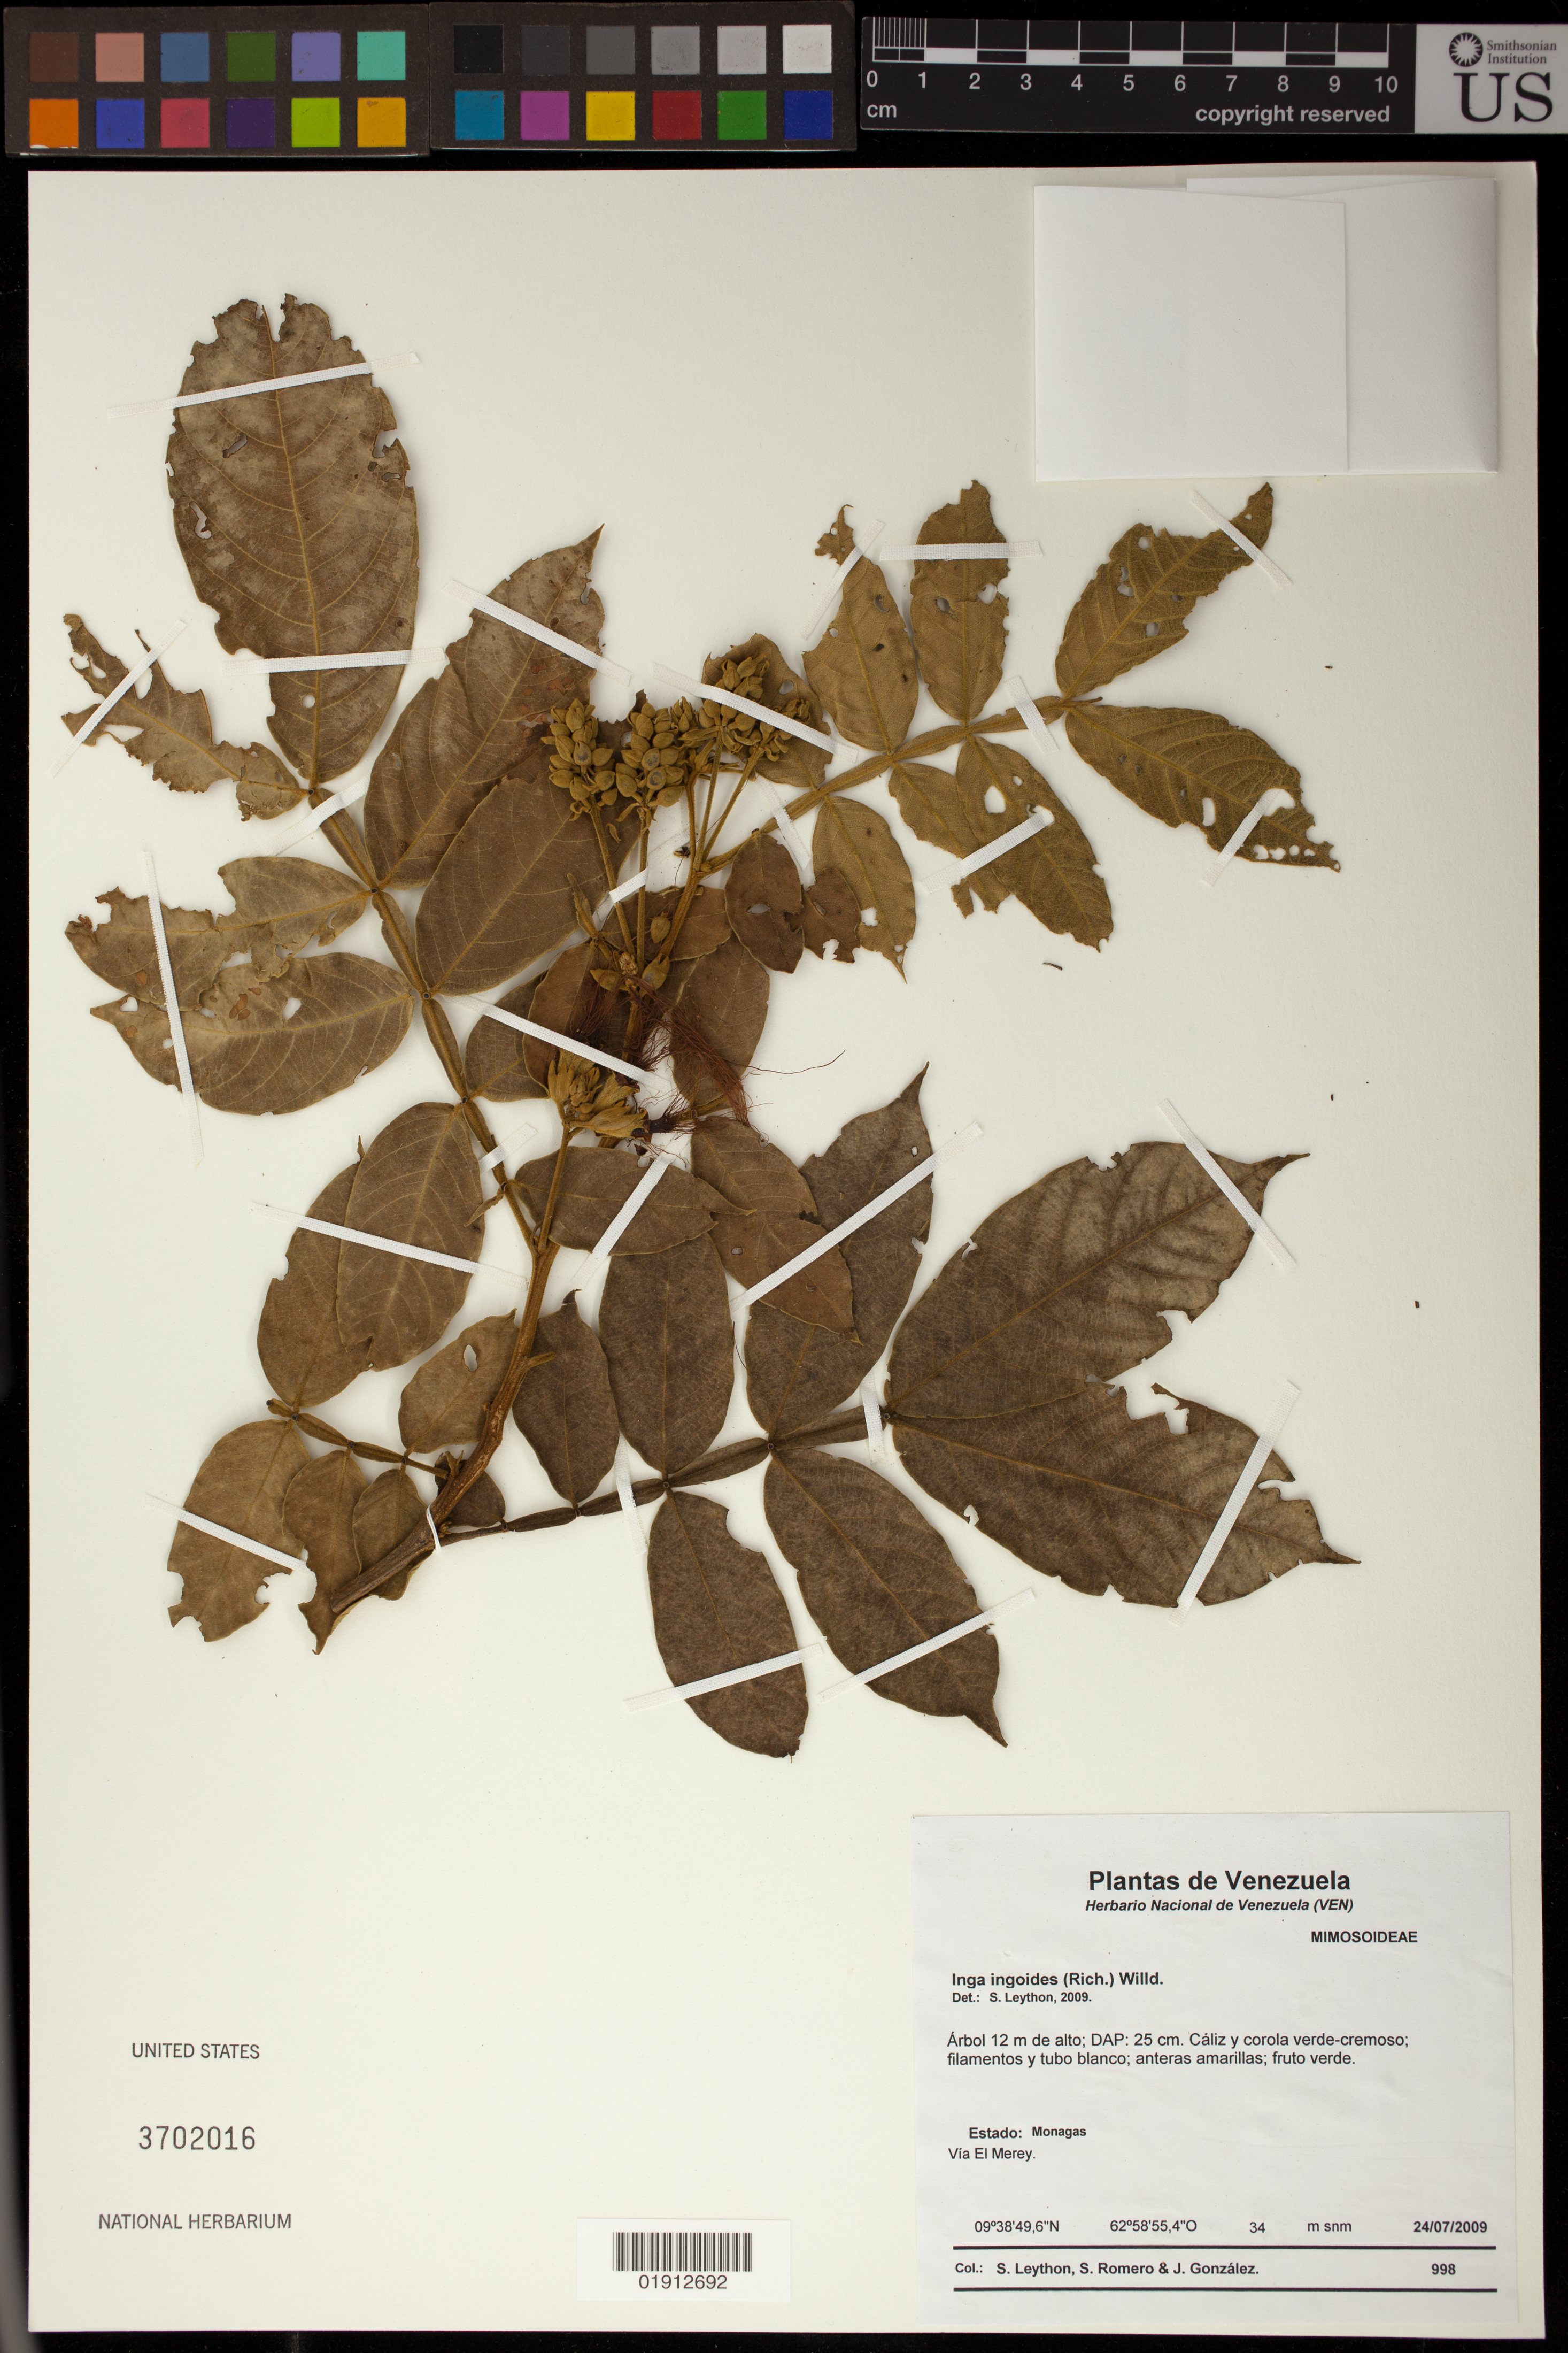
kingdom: Plantae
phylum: Tracheophyta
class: Magnoliopsida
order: Fabales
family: Fabaceae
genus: Inga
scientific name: Inga ingoides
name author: (Rich.) Willd.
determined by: Leython, S.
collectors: S. Leython, S. Romero & J. González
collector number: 998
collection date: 2009-07-24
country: Venezuela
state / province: Monagas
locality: Via El Merey.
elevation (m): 34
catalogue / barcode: US 3702016